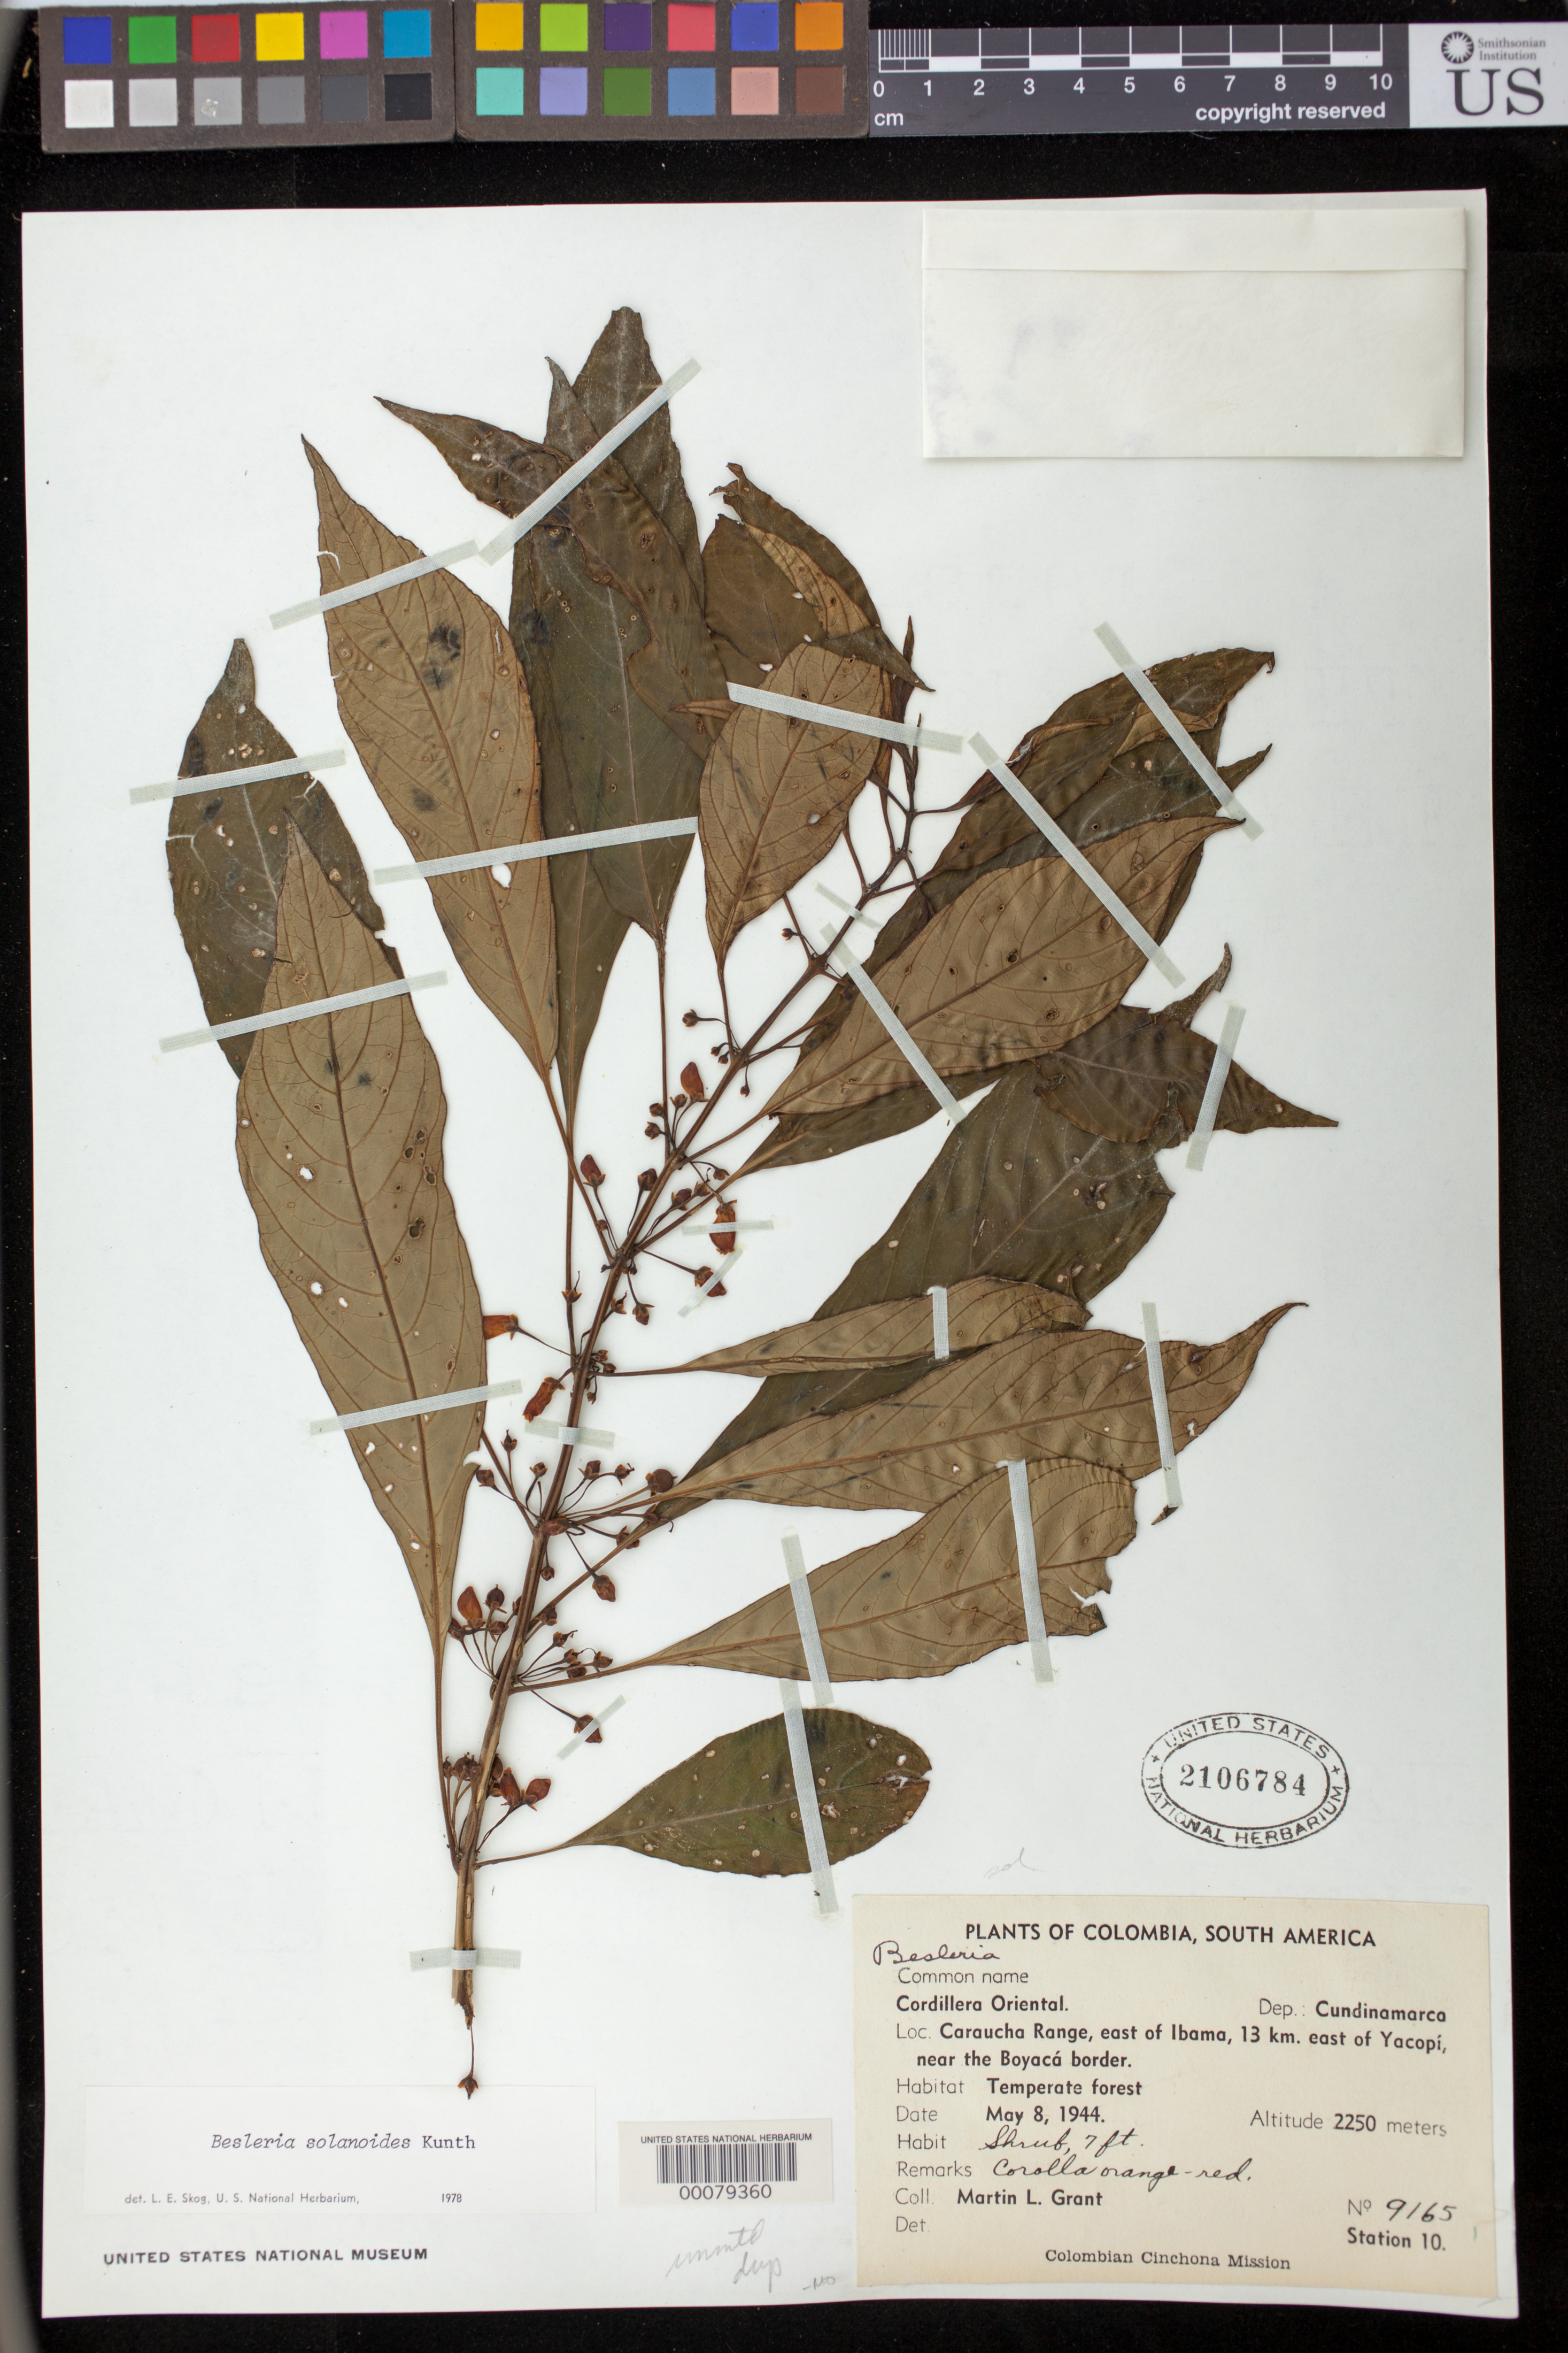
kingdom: Plantae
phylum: Tracheophyta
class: Magnoliopsida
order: Lamiales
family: Gesneriaceae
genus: Besleria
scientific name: Besleria solanoides var. solanoides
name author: Kunth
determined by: Skog, Laurence E.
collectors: M. L. Grant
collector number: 9165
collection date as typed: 08 May 1944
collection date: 1944-05-08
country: Colombia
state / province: Cundinamarca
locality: Cordillera Oriental, Caraucha range, E of Ibama, 13 km E of Yacopi, near the Boyaca border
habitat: Temperate forest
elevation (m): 2250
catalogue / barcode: US 2106784